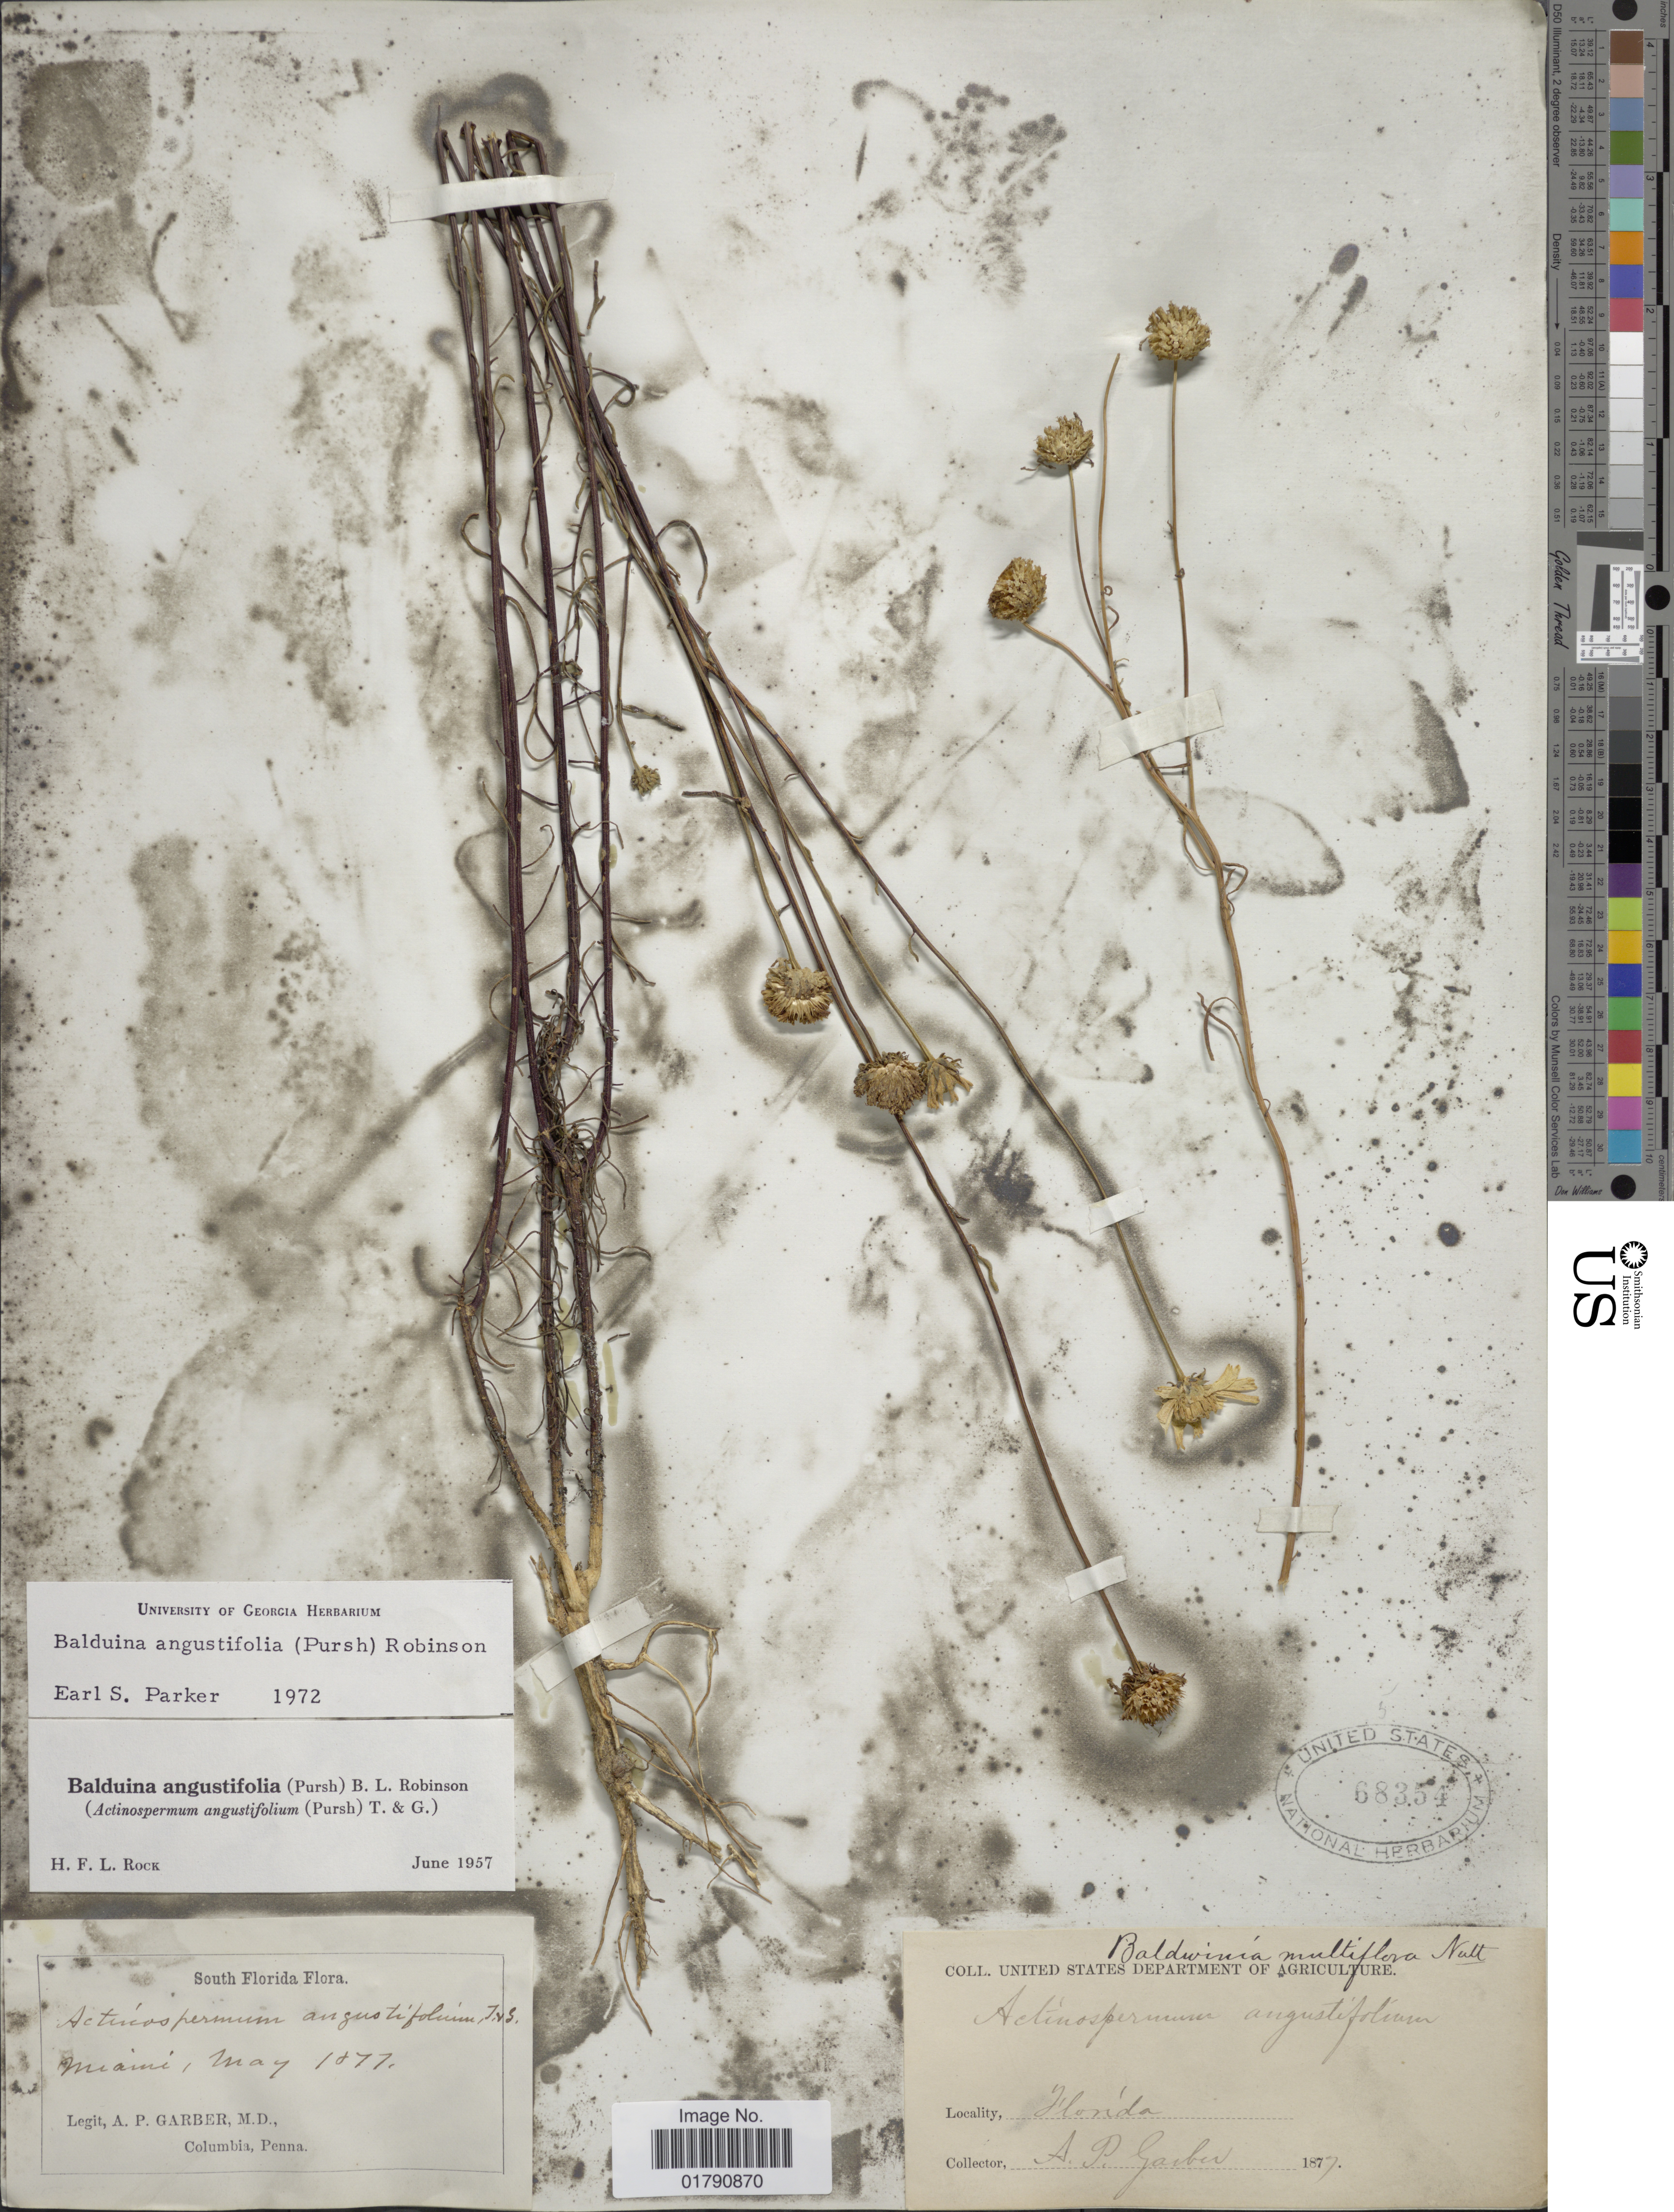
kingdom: Plantae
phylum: Tracheophyta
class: Magnoliopsida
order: Asterales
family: Asteraceae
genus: Balduina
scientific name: Balduina angustifolia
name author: (Pursh) B.L. Rob.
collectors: A. P. Garber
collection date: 1877-05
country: United States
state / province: Florida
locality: South Florida, Miami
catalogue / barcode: US 68354